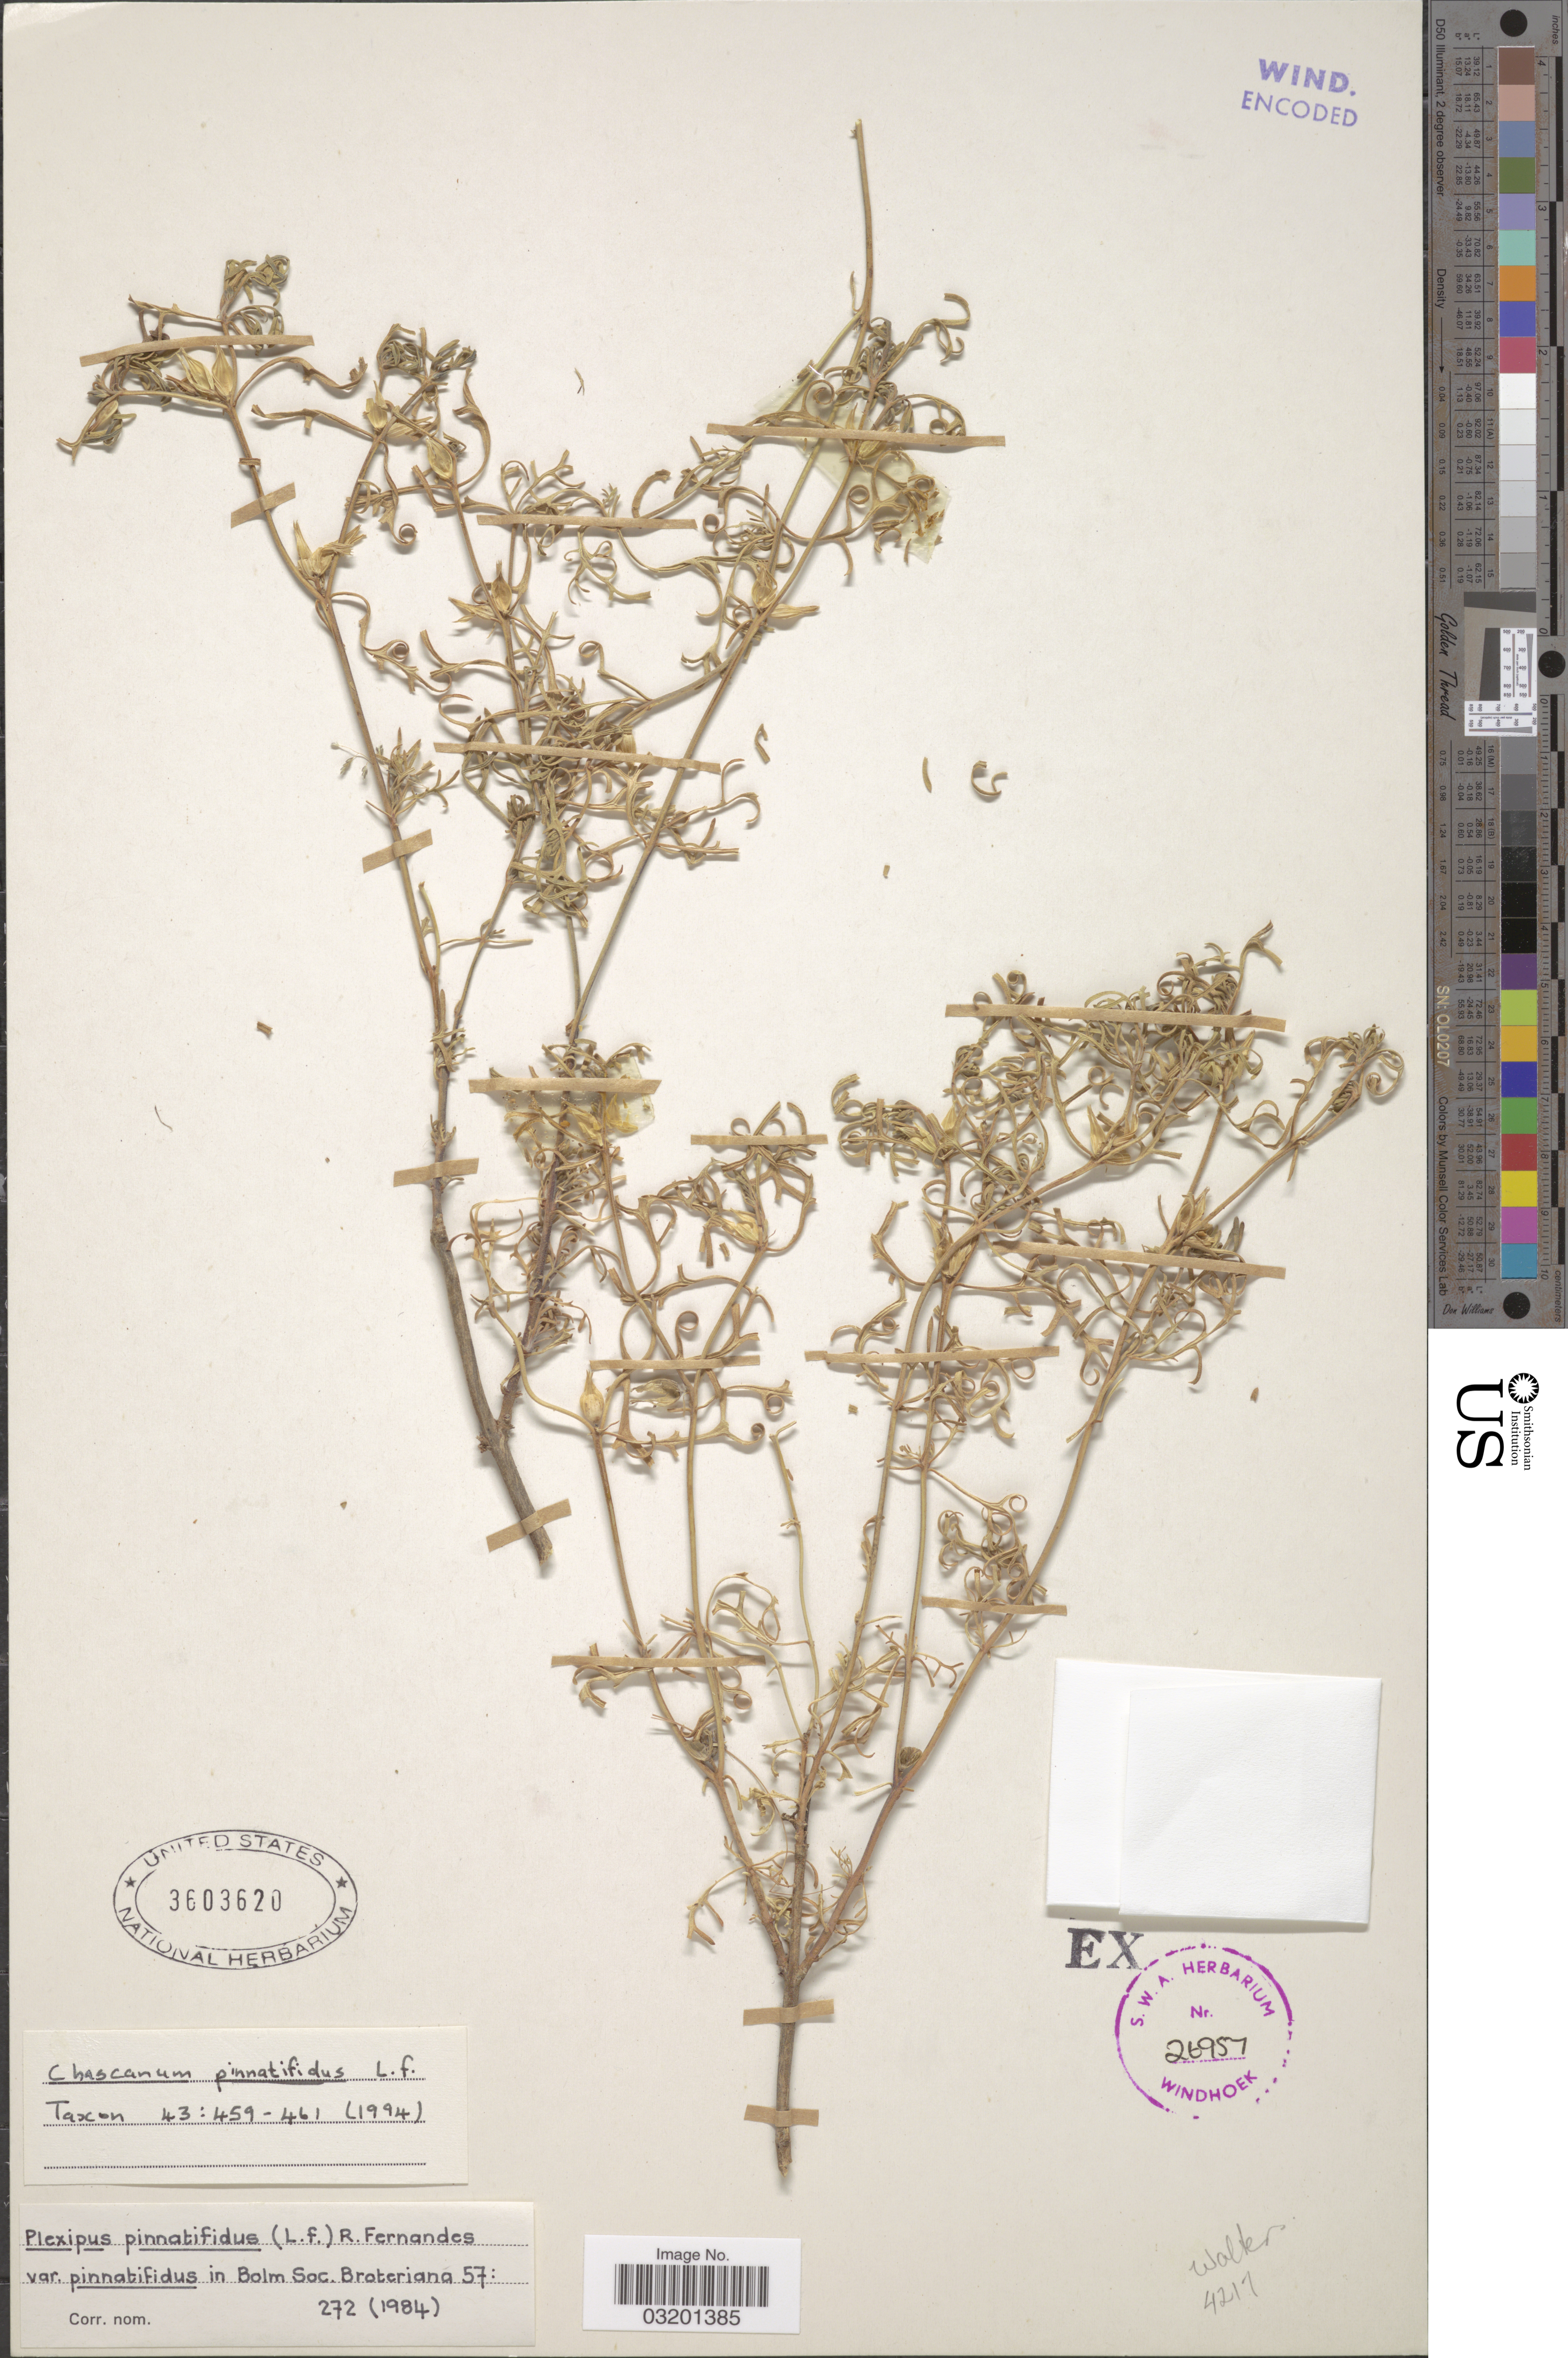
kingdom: Plantae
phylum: Tracheophyta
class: Magnoliopsida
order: Lamiales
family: Verbenaceae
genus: Chascanum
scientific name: Chascanum pinnatifidum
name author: (L. f.) E. Mey.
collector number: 4217?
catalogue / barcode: US 3603620